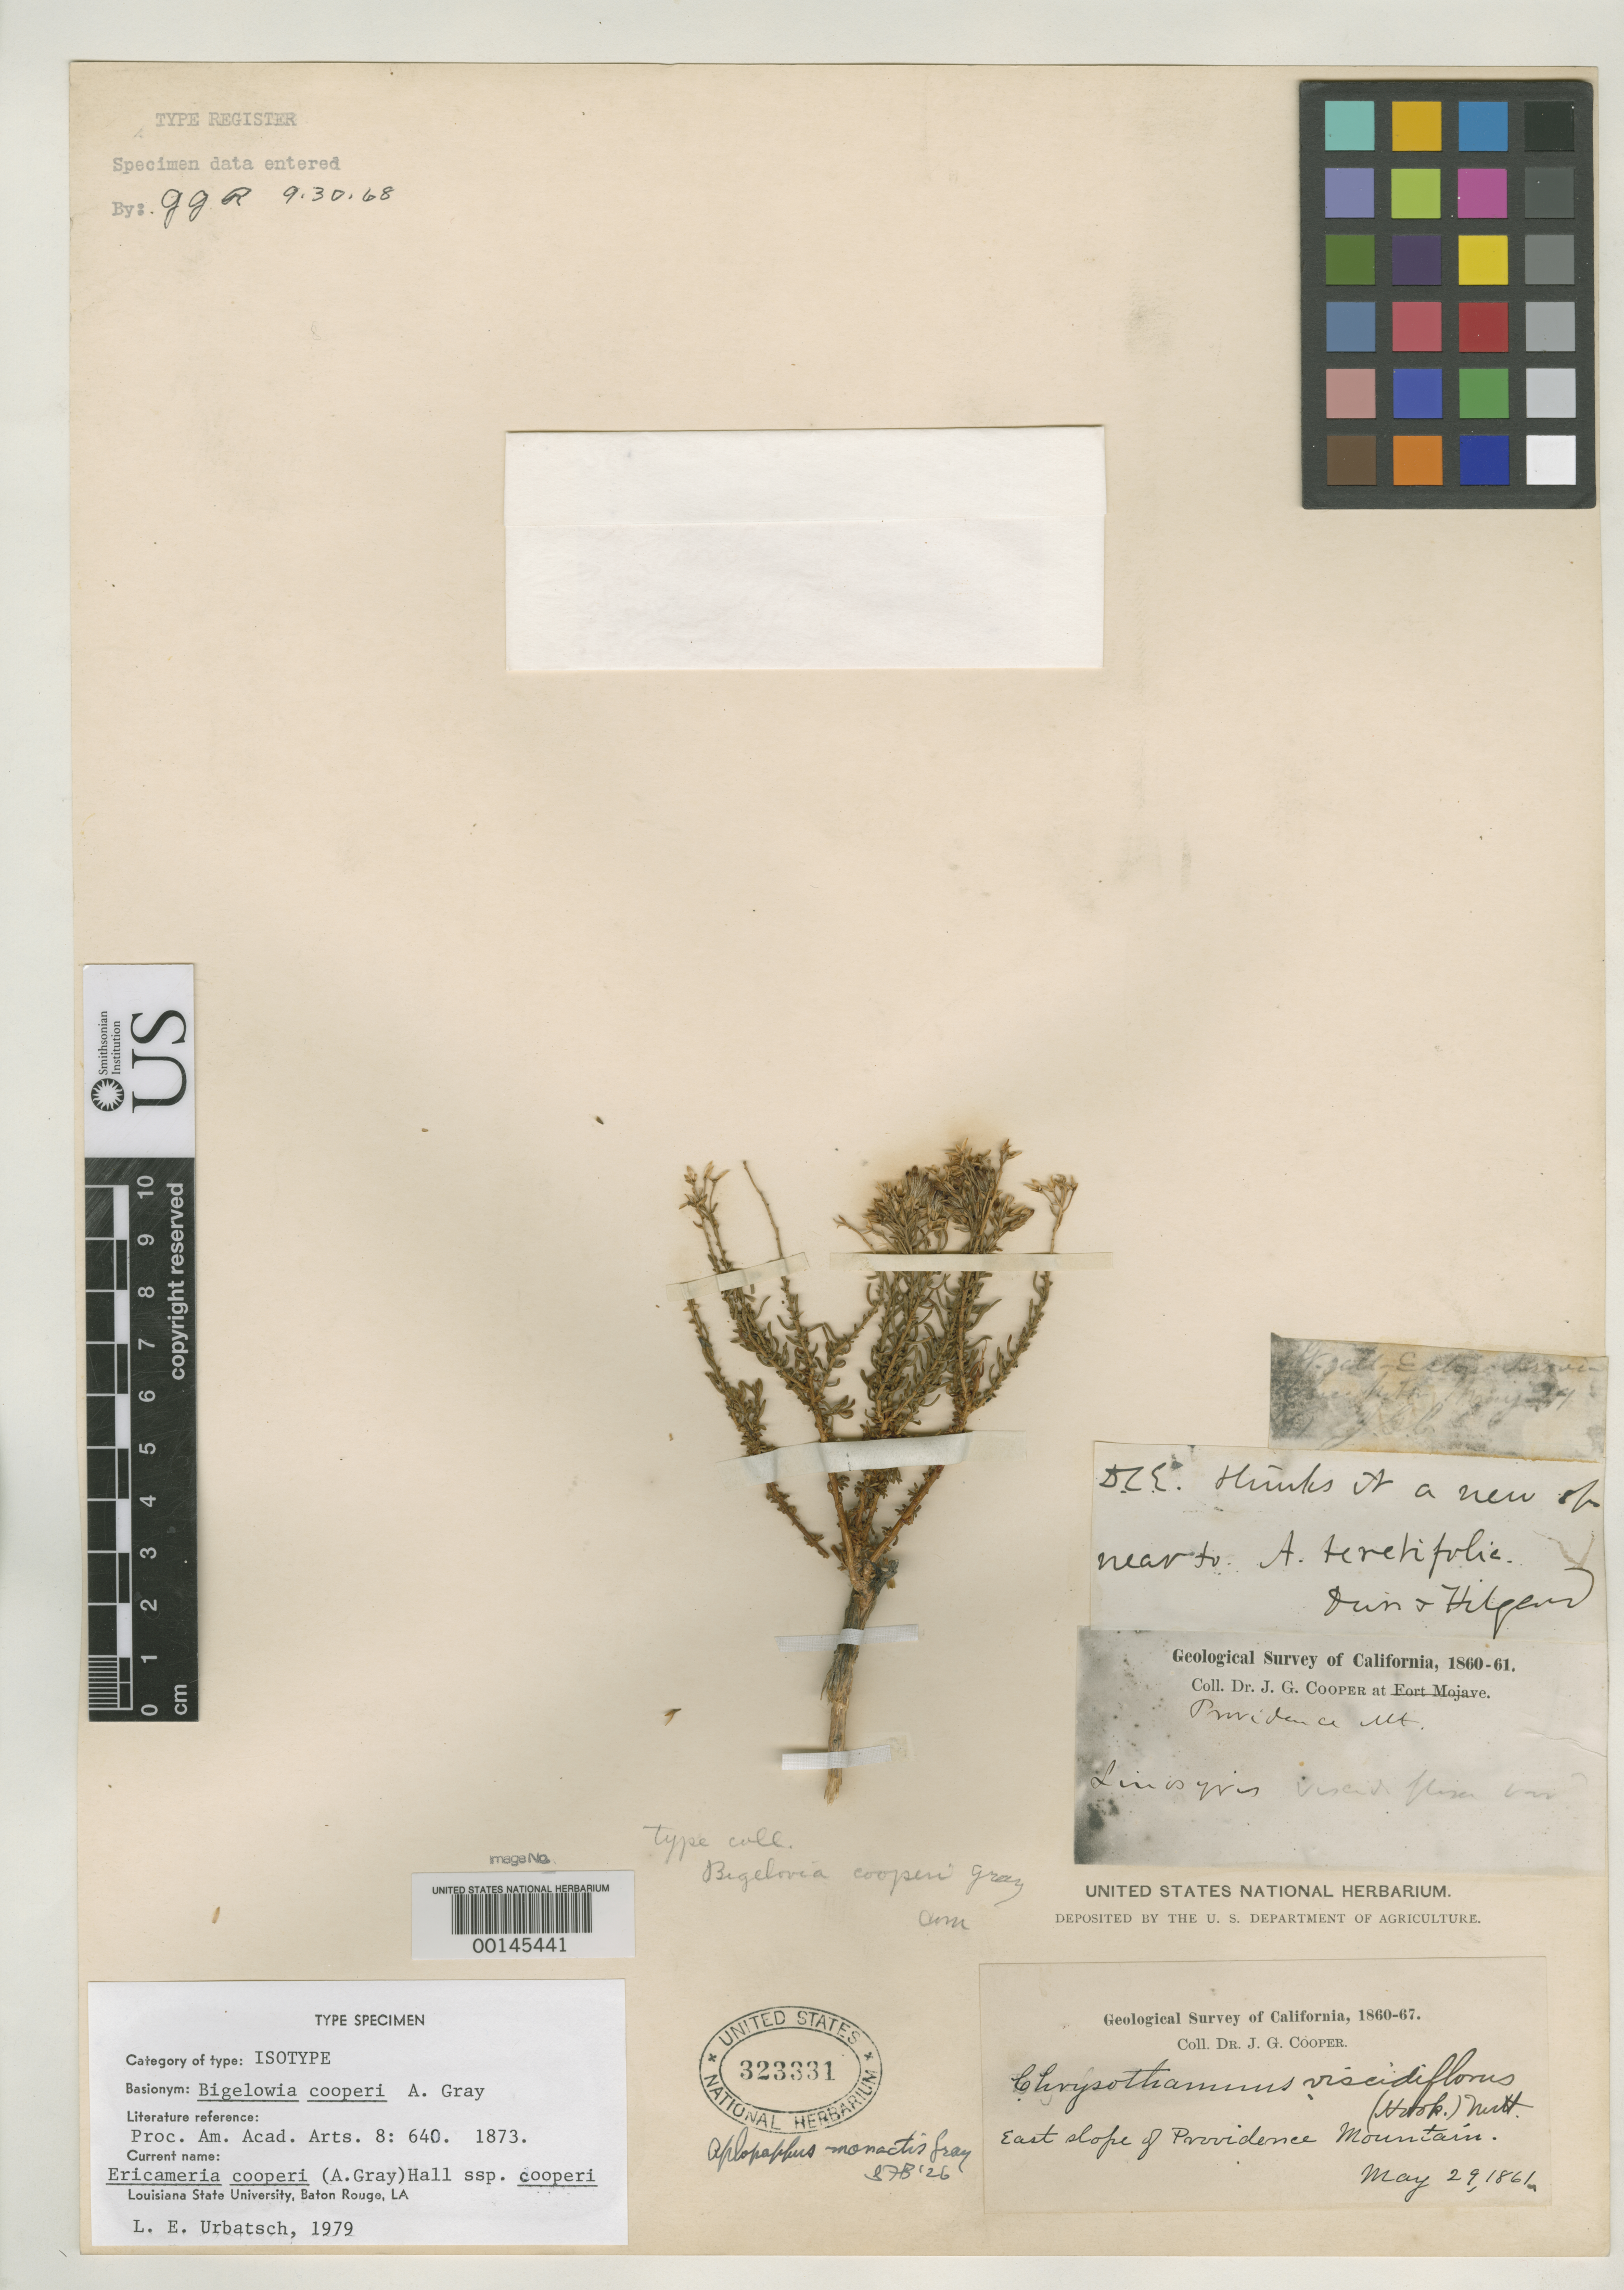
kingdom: Plantae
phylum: Tracheophyta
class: Magnoliopsida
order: Asterales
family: Asteraceae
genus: Bigelowia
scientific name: Bigelowia cooperi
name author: A. Gray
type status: Isotype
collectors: J. G. Cooper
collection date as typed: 29 May 1861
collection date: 1861-05-29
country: United States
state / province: California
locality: E slope of Providence Mountains.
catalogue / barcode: US 323331